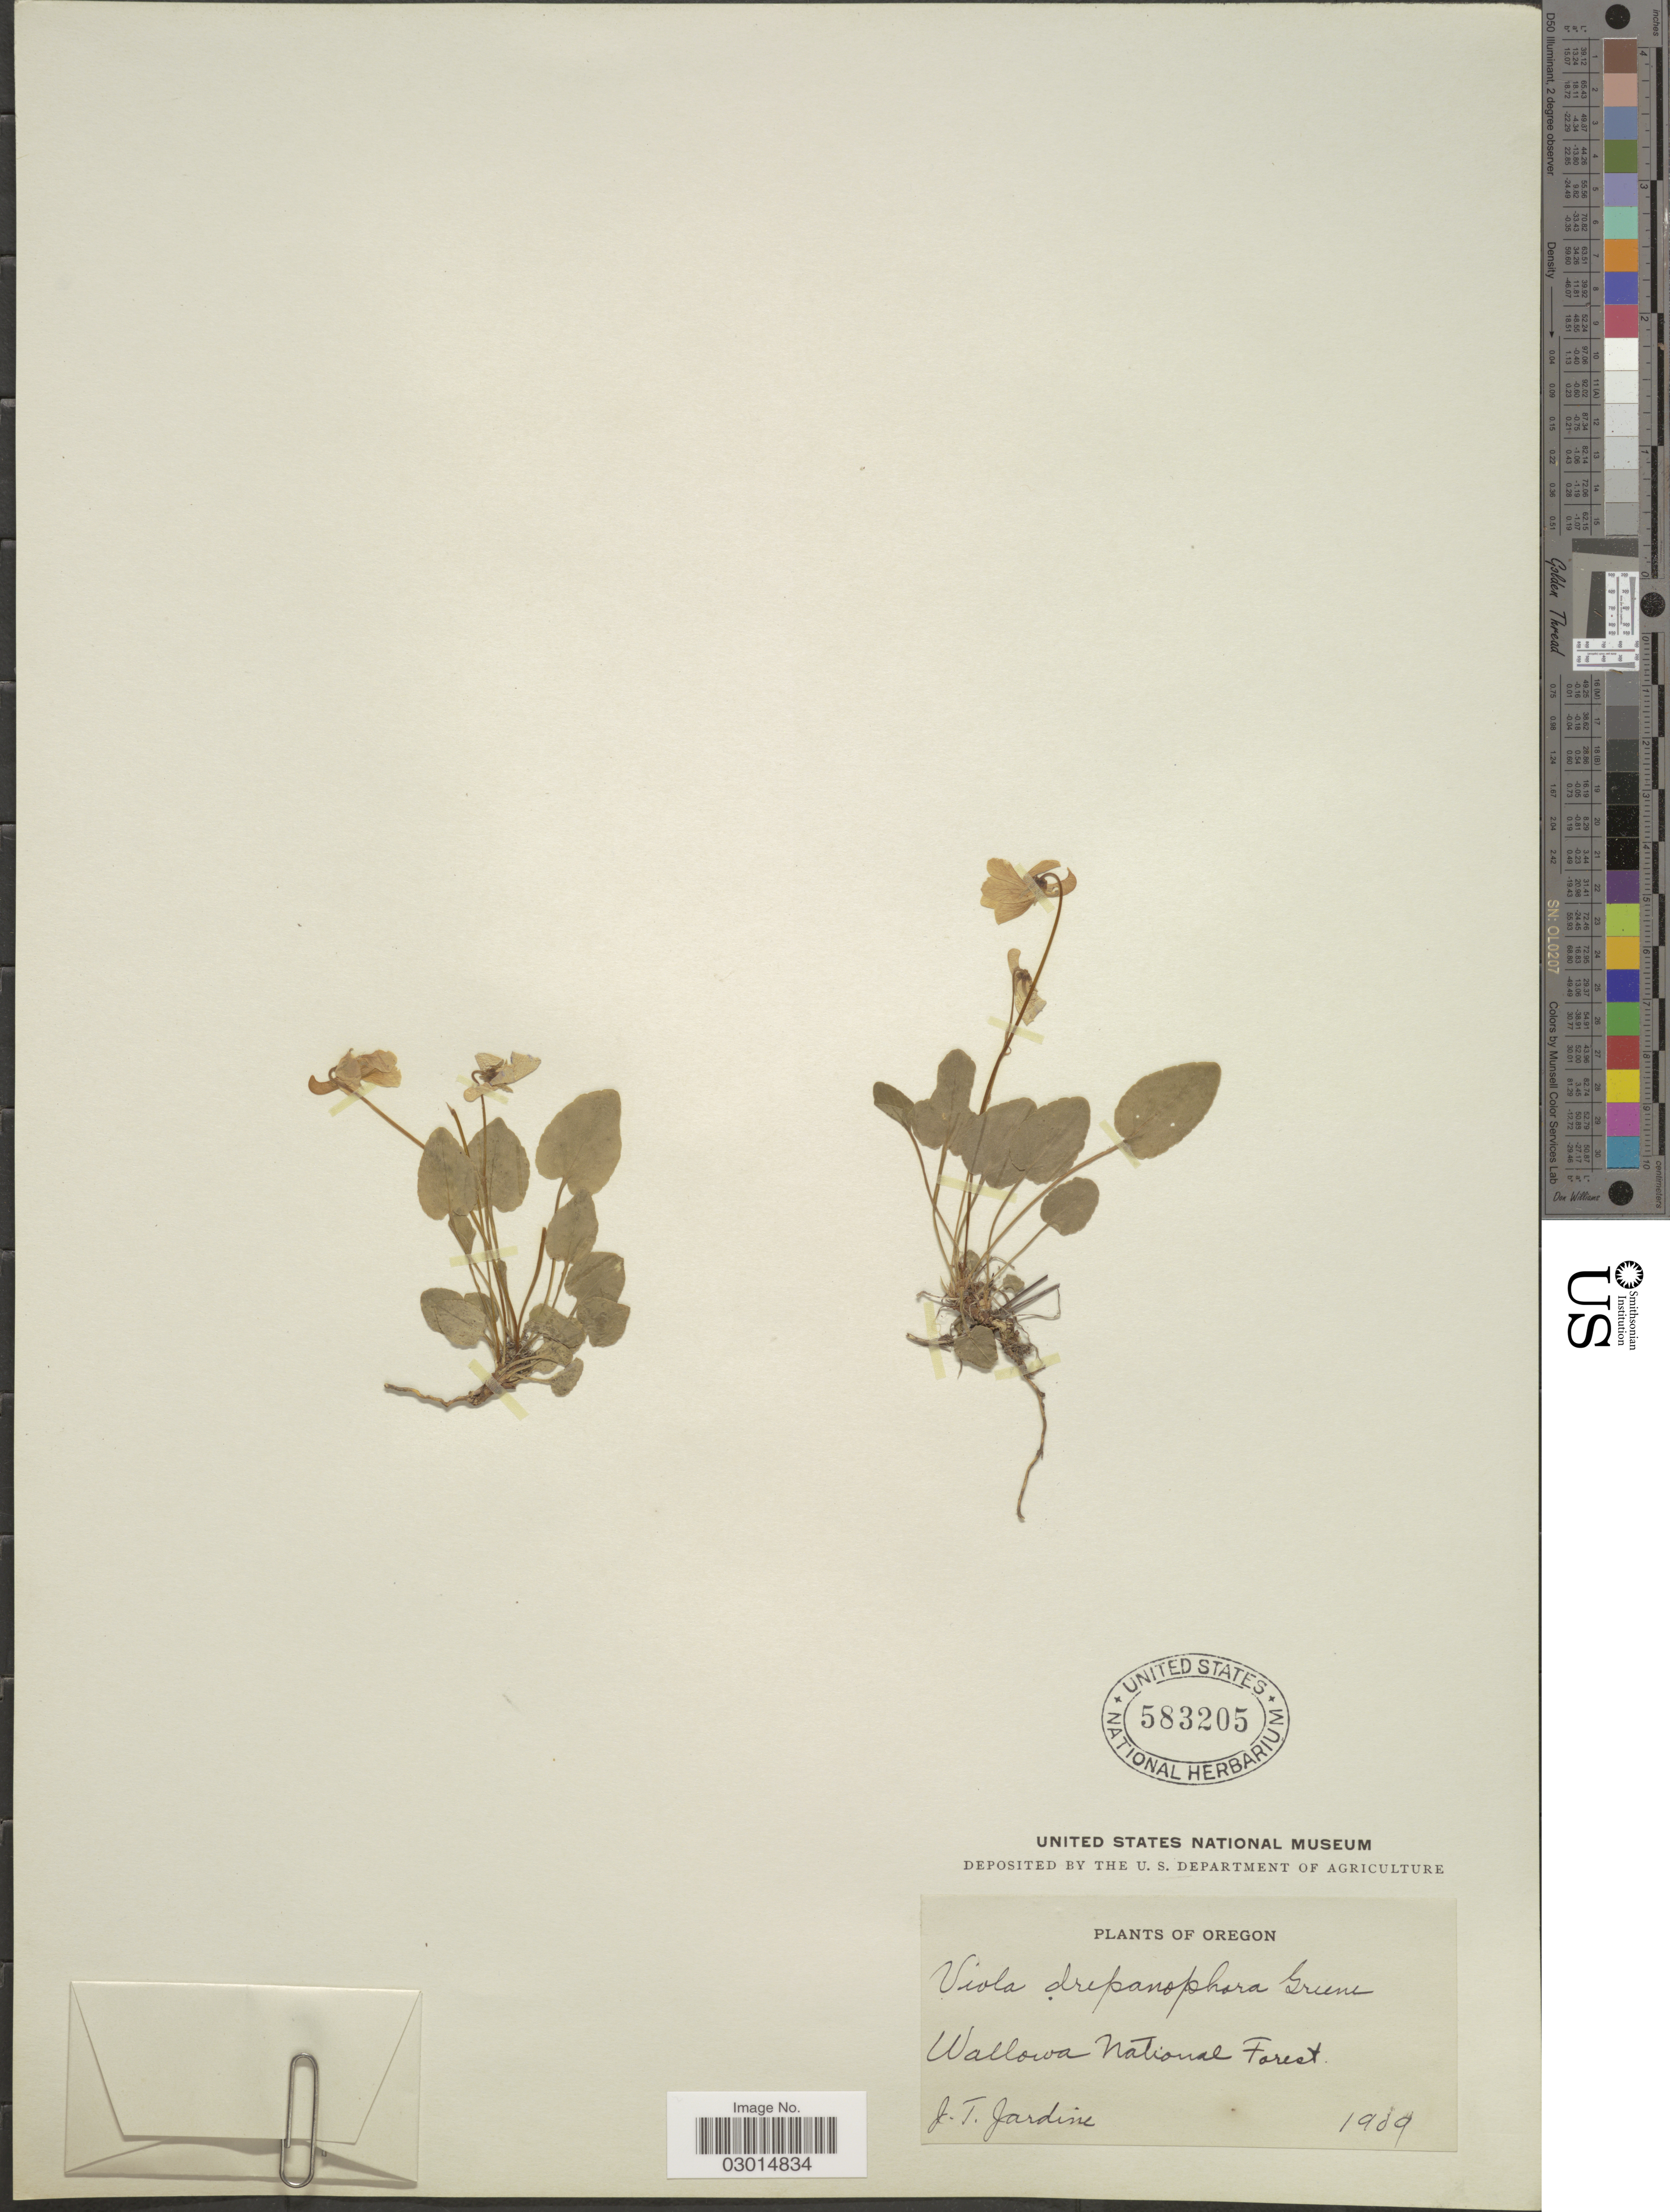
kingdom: Plantae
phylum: Tracheophyta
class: Magnoliopsida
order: Malpighiales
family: Violaceae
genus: Viola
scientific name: Viola drepanophora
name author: Greene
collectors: J. T. Jardine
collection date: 1909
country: United States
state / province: Oregon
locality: Wallowa National Forest.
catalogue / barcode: US 583205